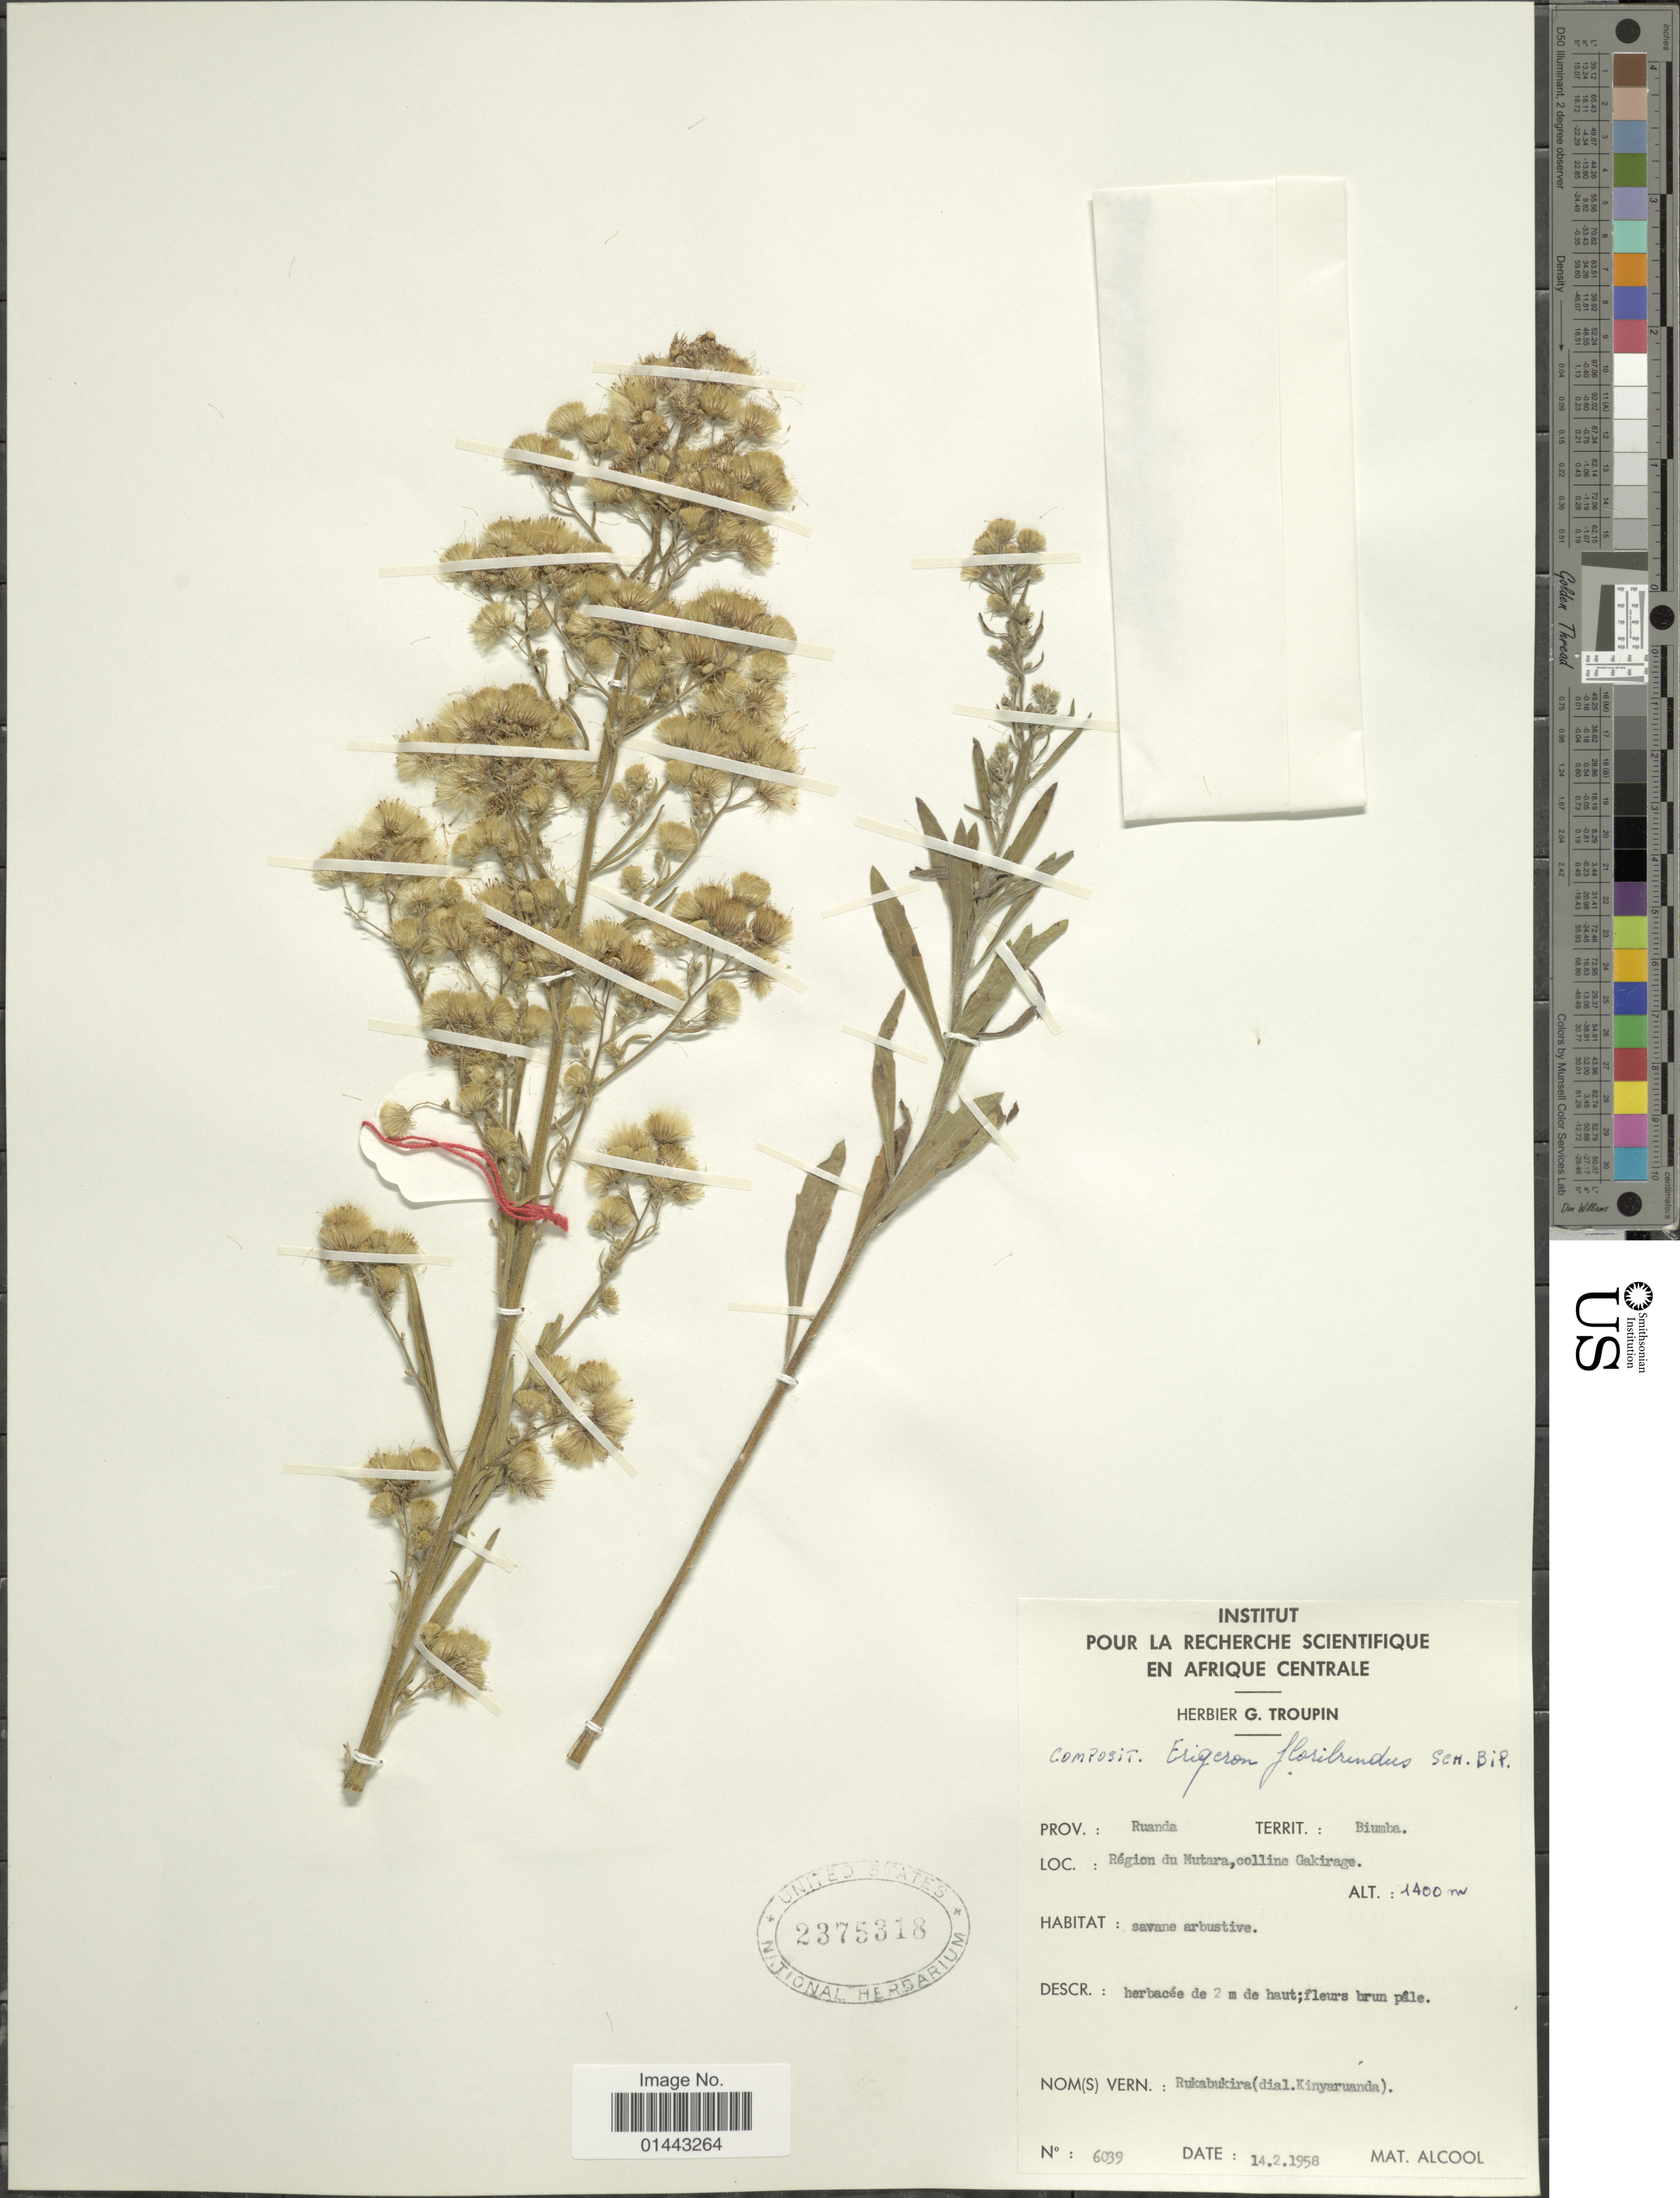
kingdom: Plantae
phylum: Tracheophyta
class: Magnoliopsida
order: Asterales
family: Asteraceae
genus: Erigeron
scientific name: Erigeron floribundum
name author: (Kunth) Sch. Bip.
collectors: ex herb. G. Troupin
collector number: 6039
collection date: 1958-02-14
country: Rwanda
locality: Prov. Ruanda, Territ.: Biumba, Region du Mutara, collins Gakirage.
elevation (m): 1400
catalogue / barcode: US 2375318